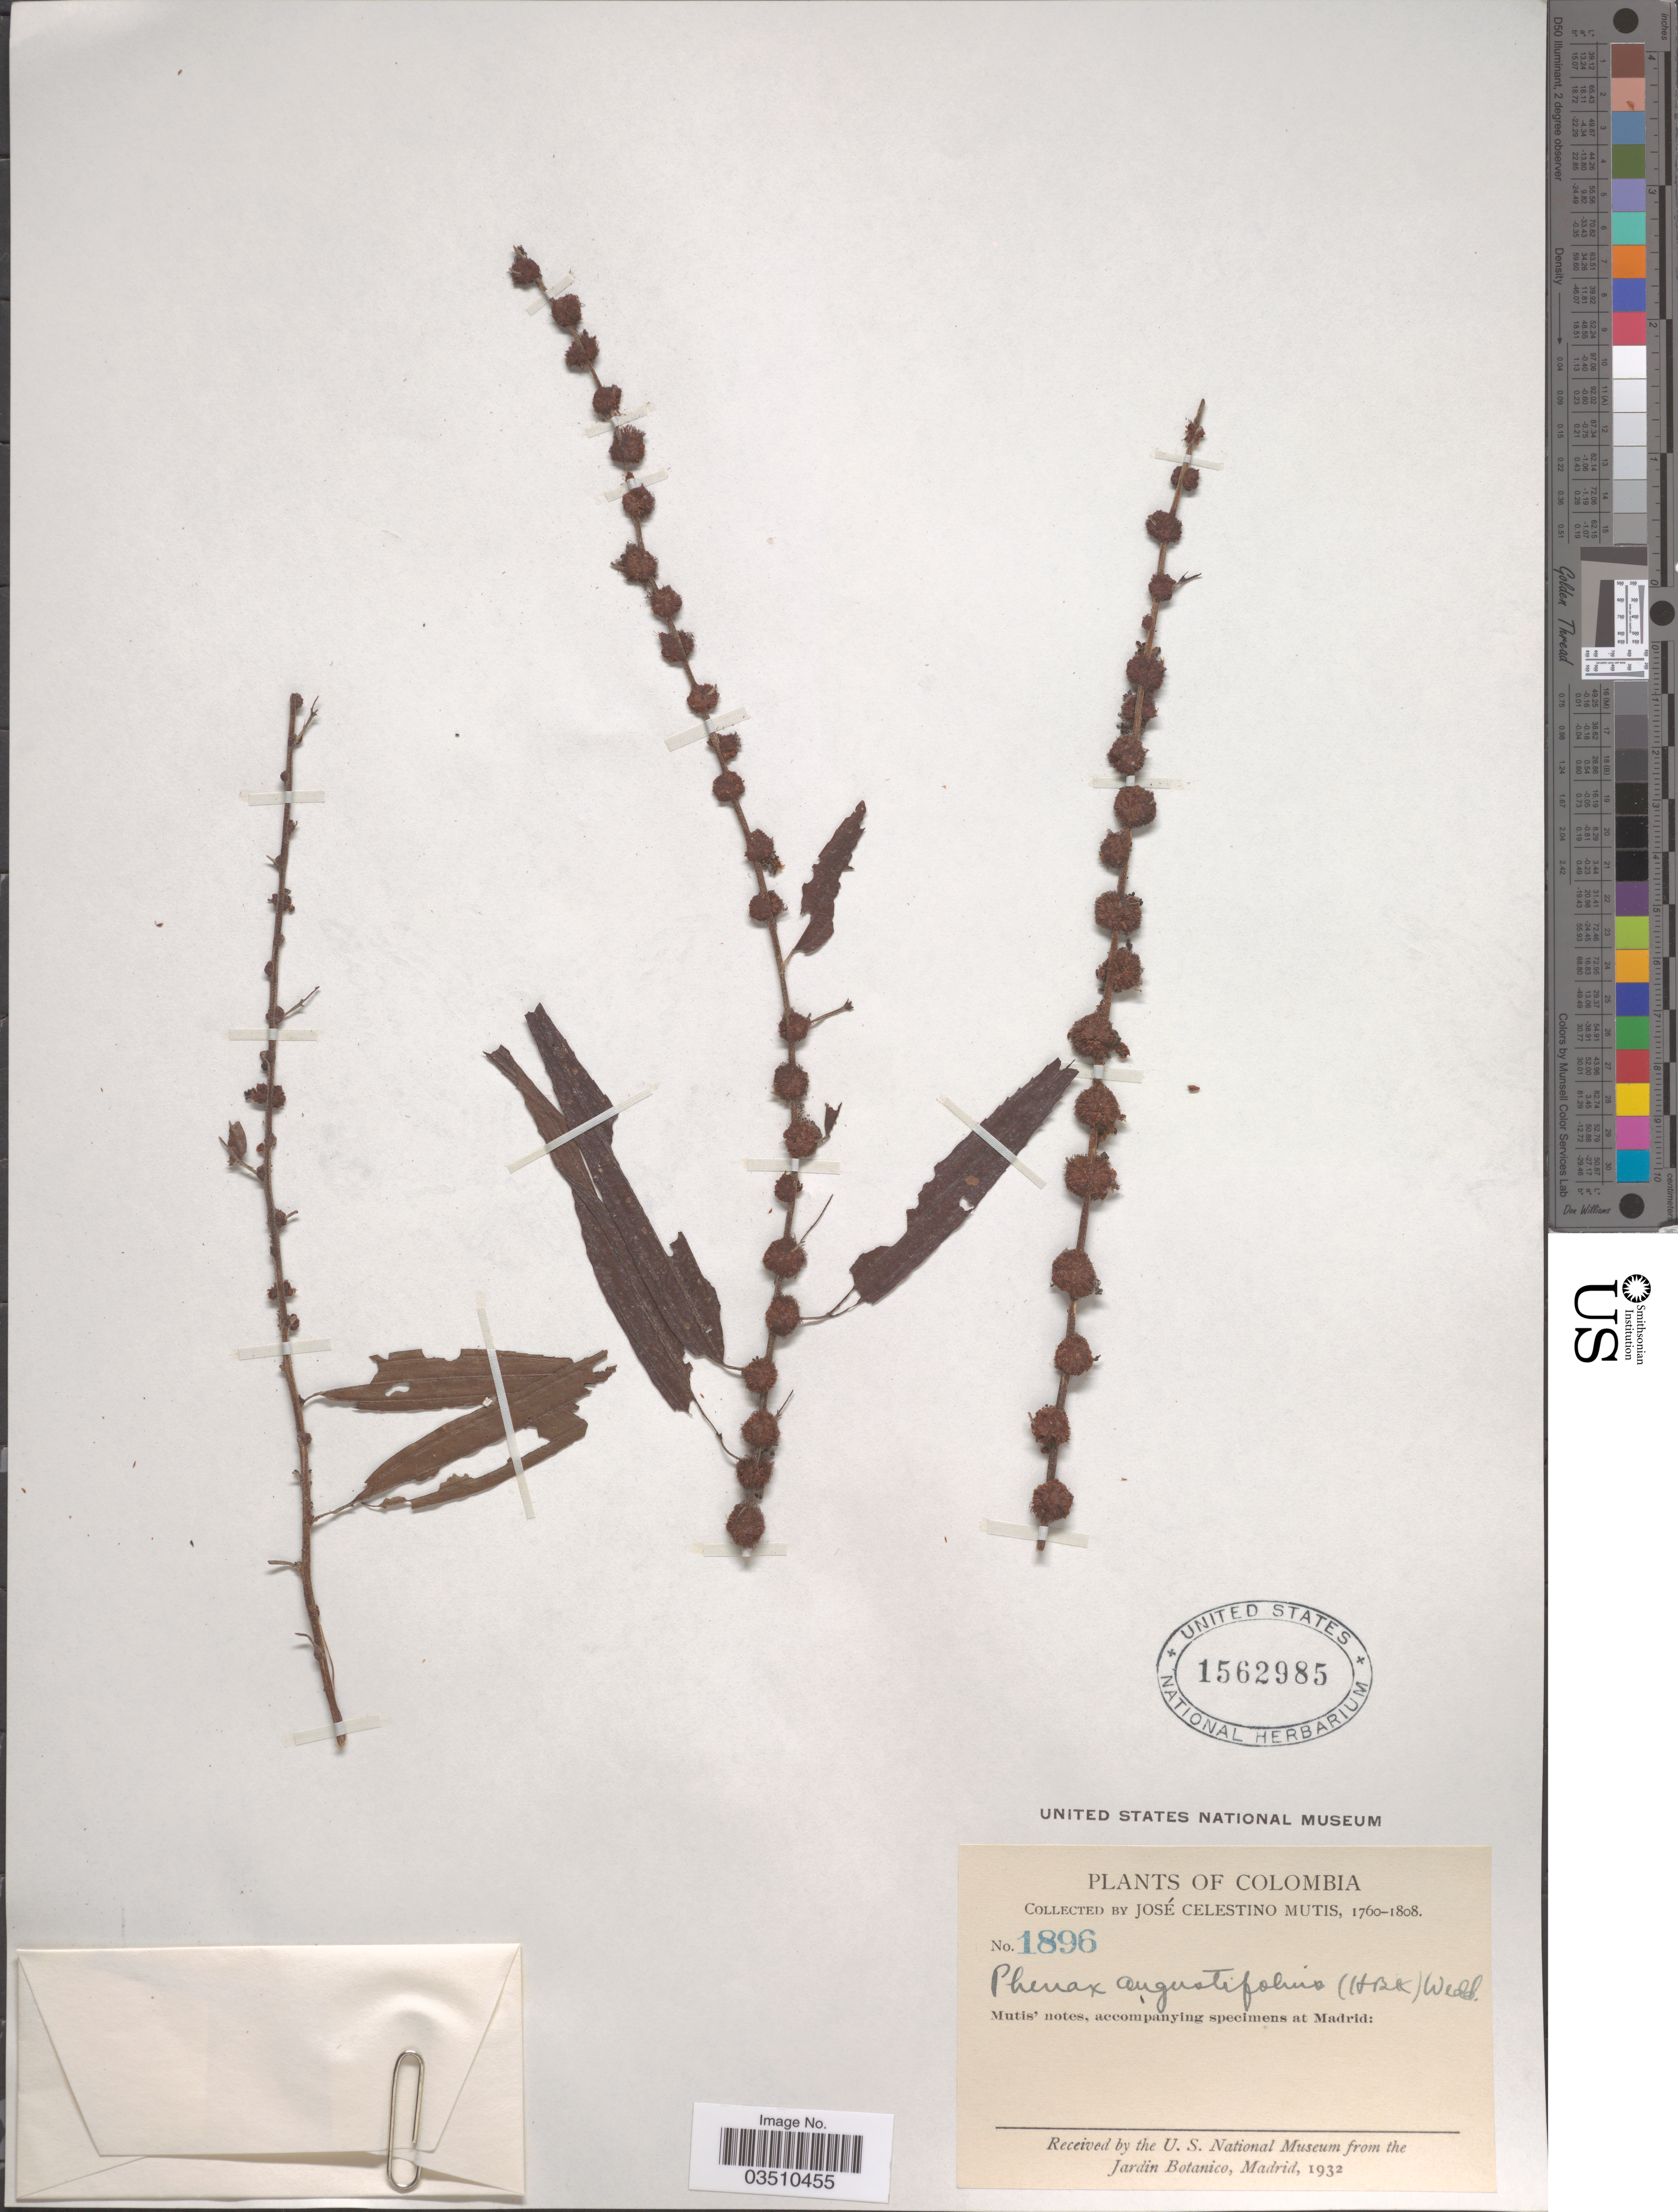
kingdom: Plantae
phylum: Tracheophyta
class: Magnoliopsida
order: Rosales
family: Urticaceae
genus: Phenax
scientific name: Phenax angustifolius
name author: (Kunth) Wedd.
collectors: J. C. B. Mutis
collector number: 1896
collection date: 1760/1808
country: Colombia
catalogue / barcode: US 1562985